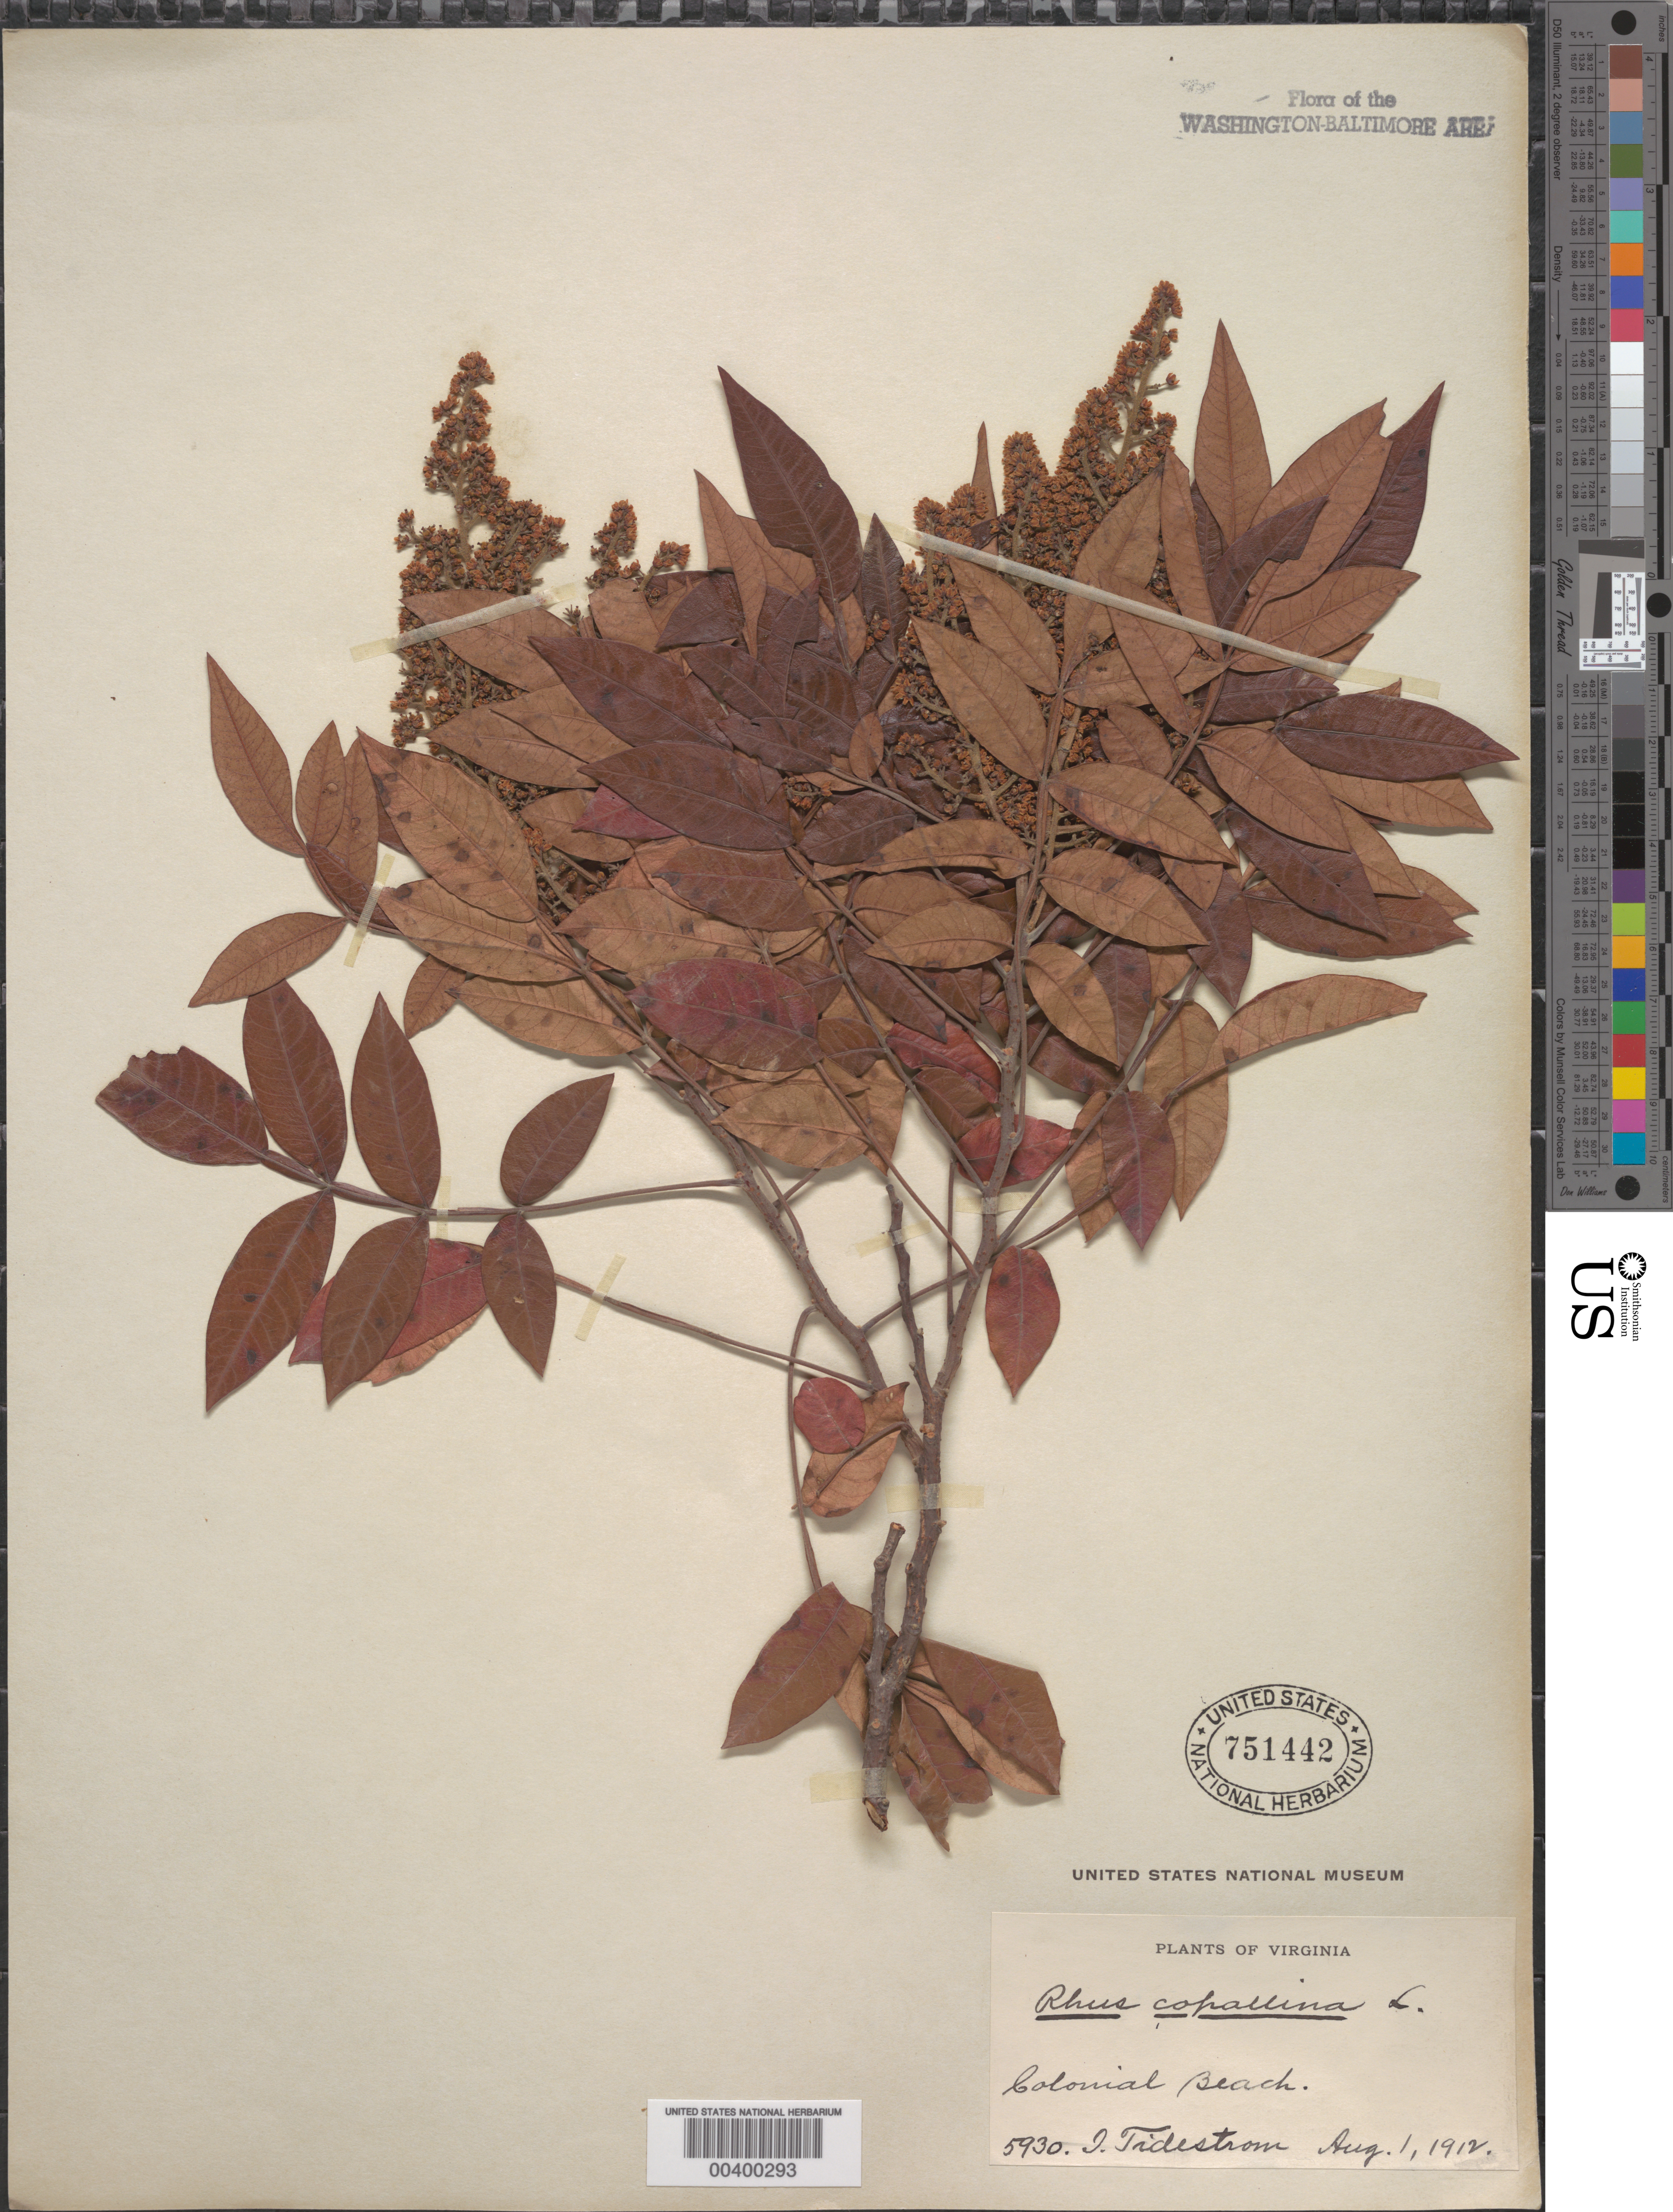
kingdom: Plantae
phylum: Tracheophyta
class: Magnoliopsida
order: Sapindales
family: Anacardiaceae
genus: Rhus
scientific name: Rhus copallinum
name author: L.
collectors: I. F. Tidestrom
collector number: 5930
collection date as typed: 01 Aug 1912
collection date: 1912-08-01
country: United States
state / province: Virginia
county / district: Westmoreland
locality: Colonial Beach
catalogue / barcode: US 751442